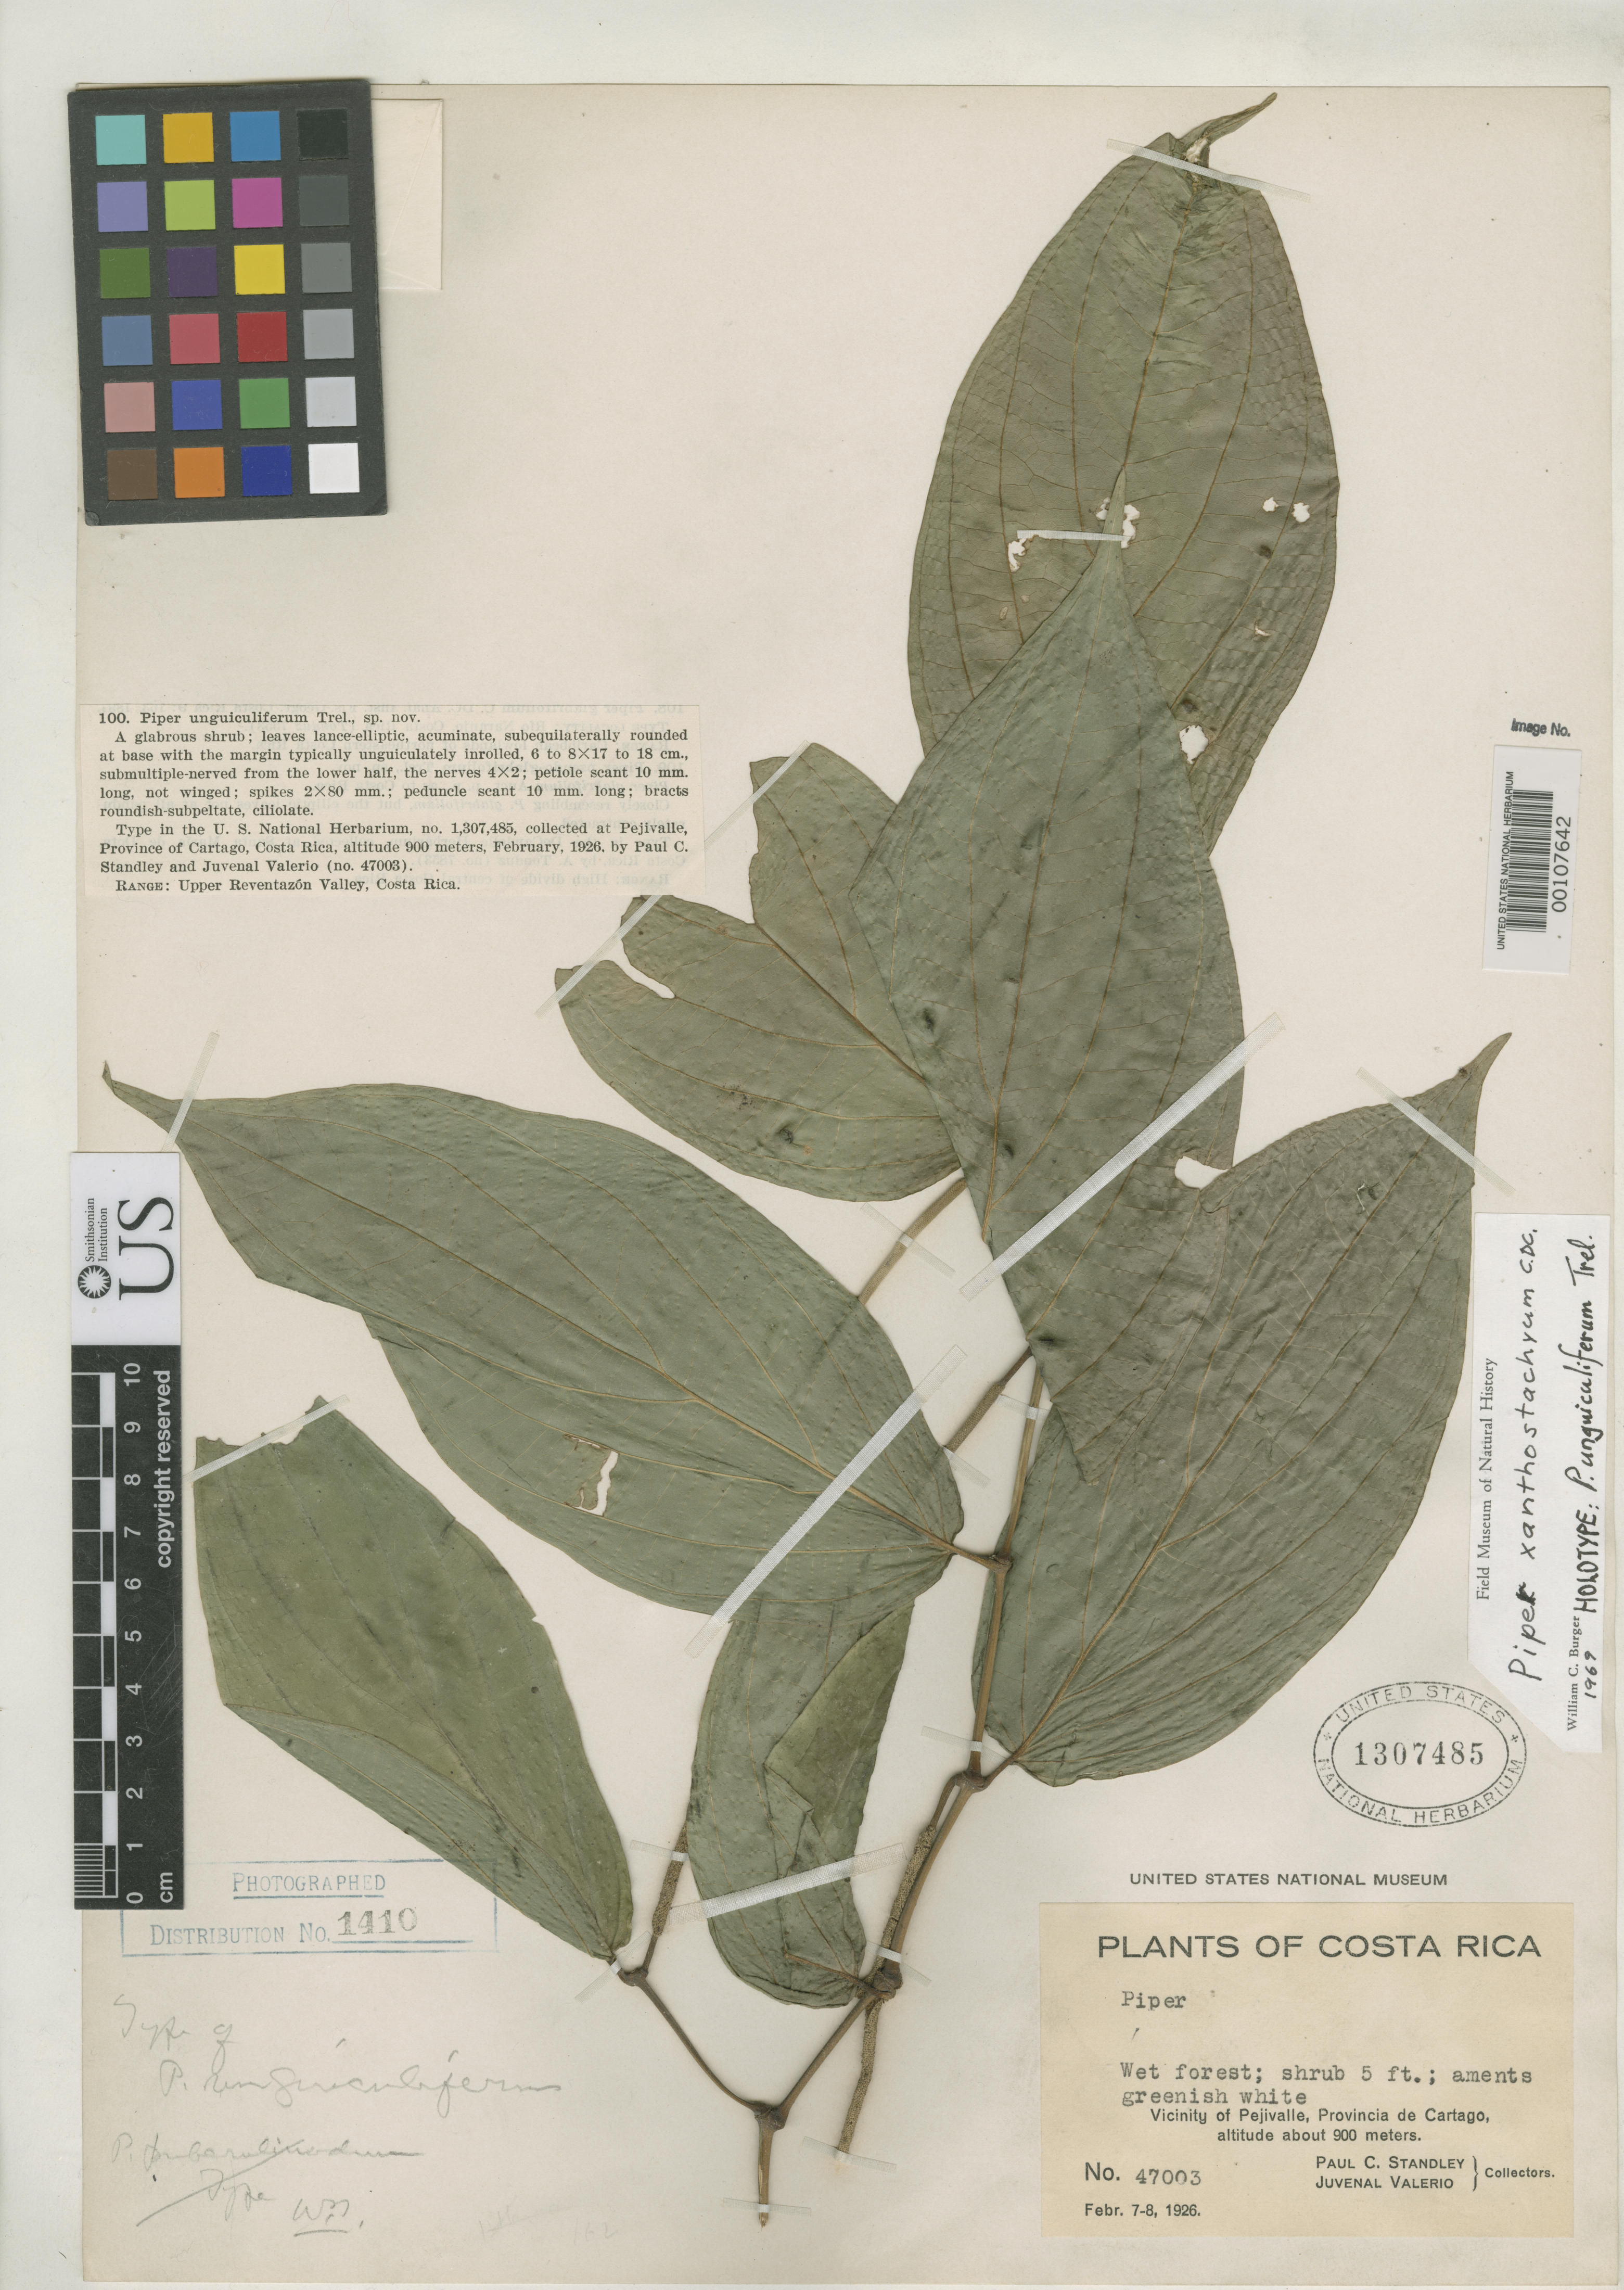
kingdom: Plantae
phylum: Tracheophyta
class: Magnoliopsida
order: Piperales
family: Piperaceae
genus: Piper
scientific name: Piper unguiculiferum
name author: Trel.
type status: Holotype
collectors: P. C. Standley & J. Valerio R.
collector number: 47003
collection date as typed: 07 Feb 1926 to 08 Feb 1926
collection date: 1926-02-07/1926-02-08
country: Costa Rica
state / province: Cartago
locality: Near Pejivalle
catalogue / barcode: US 1307485